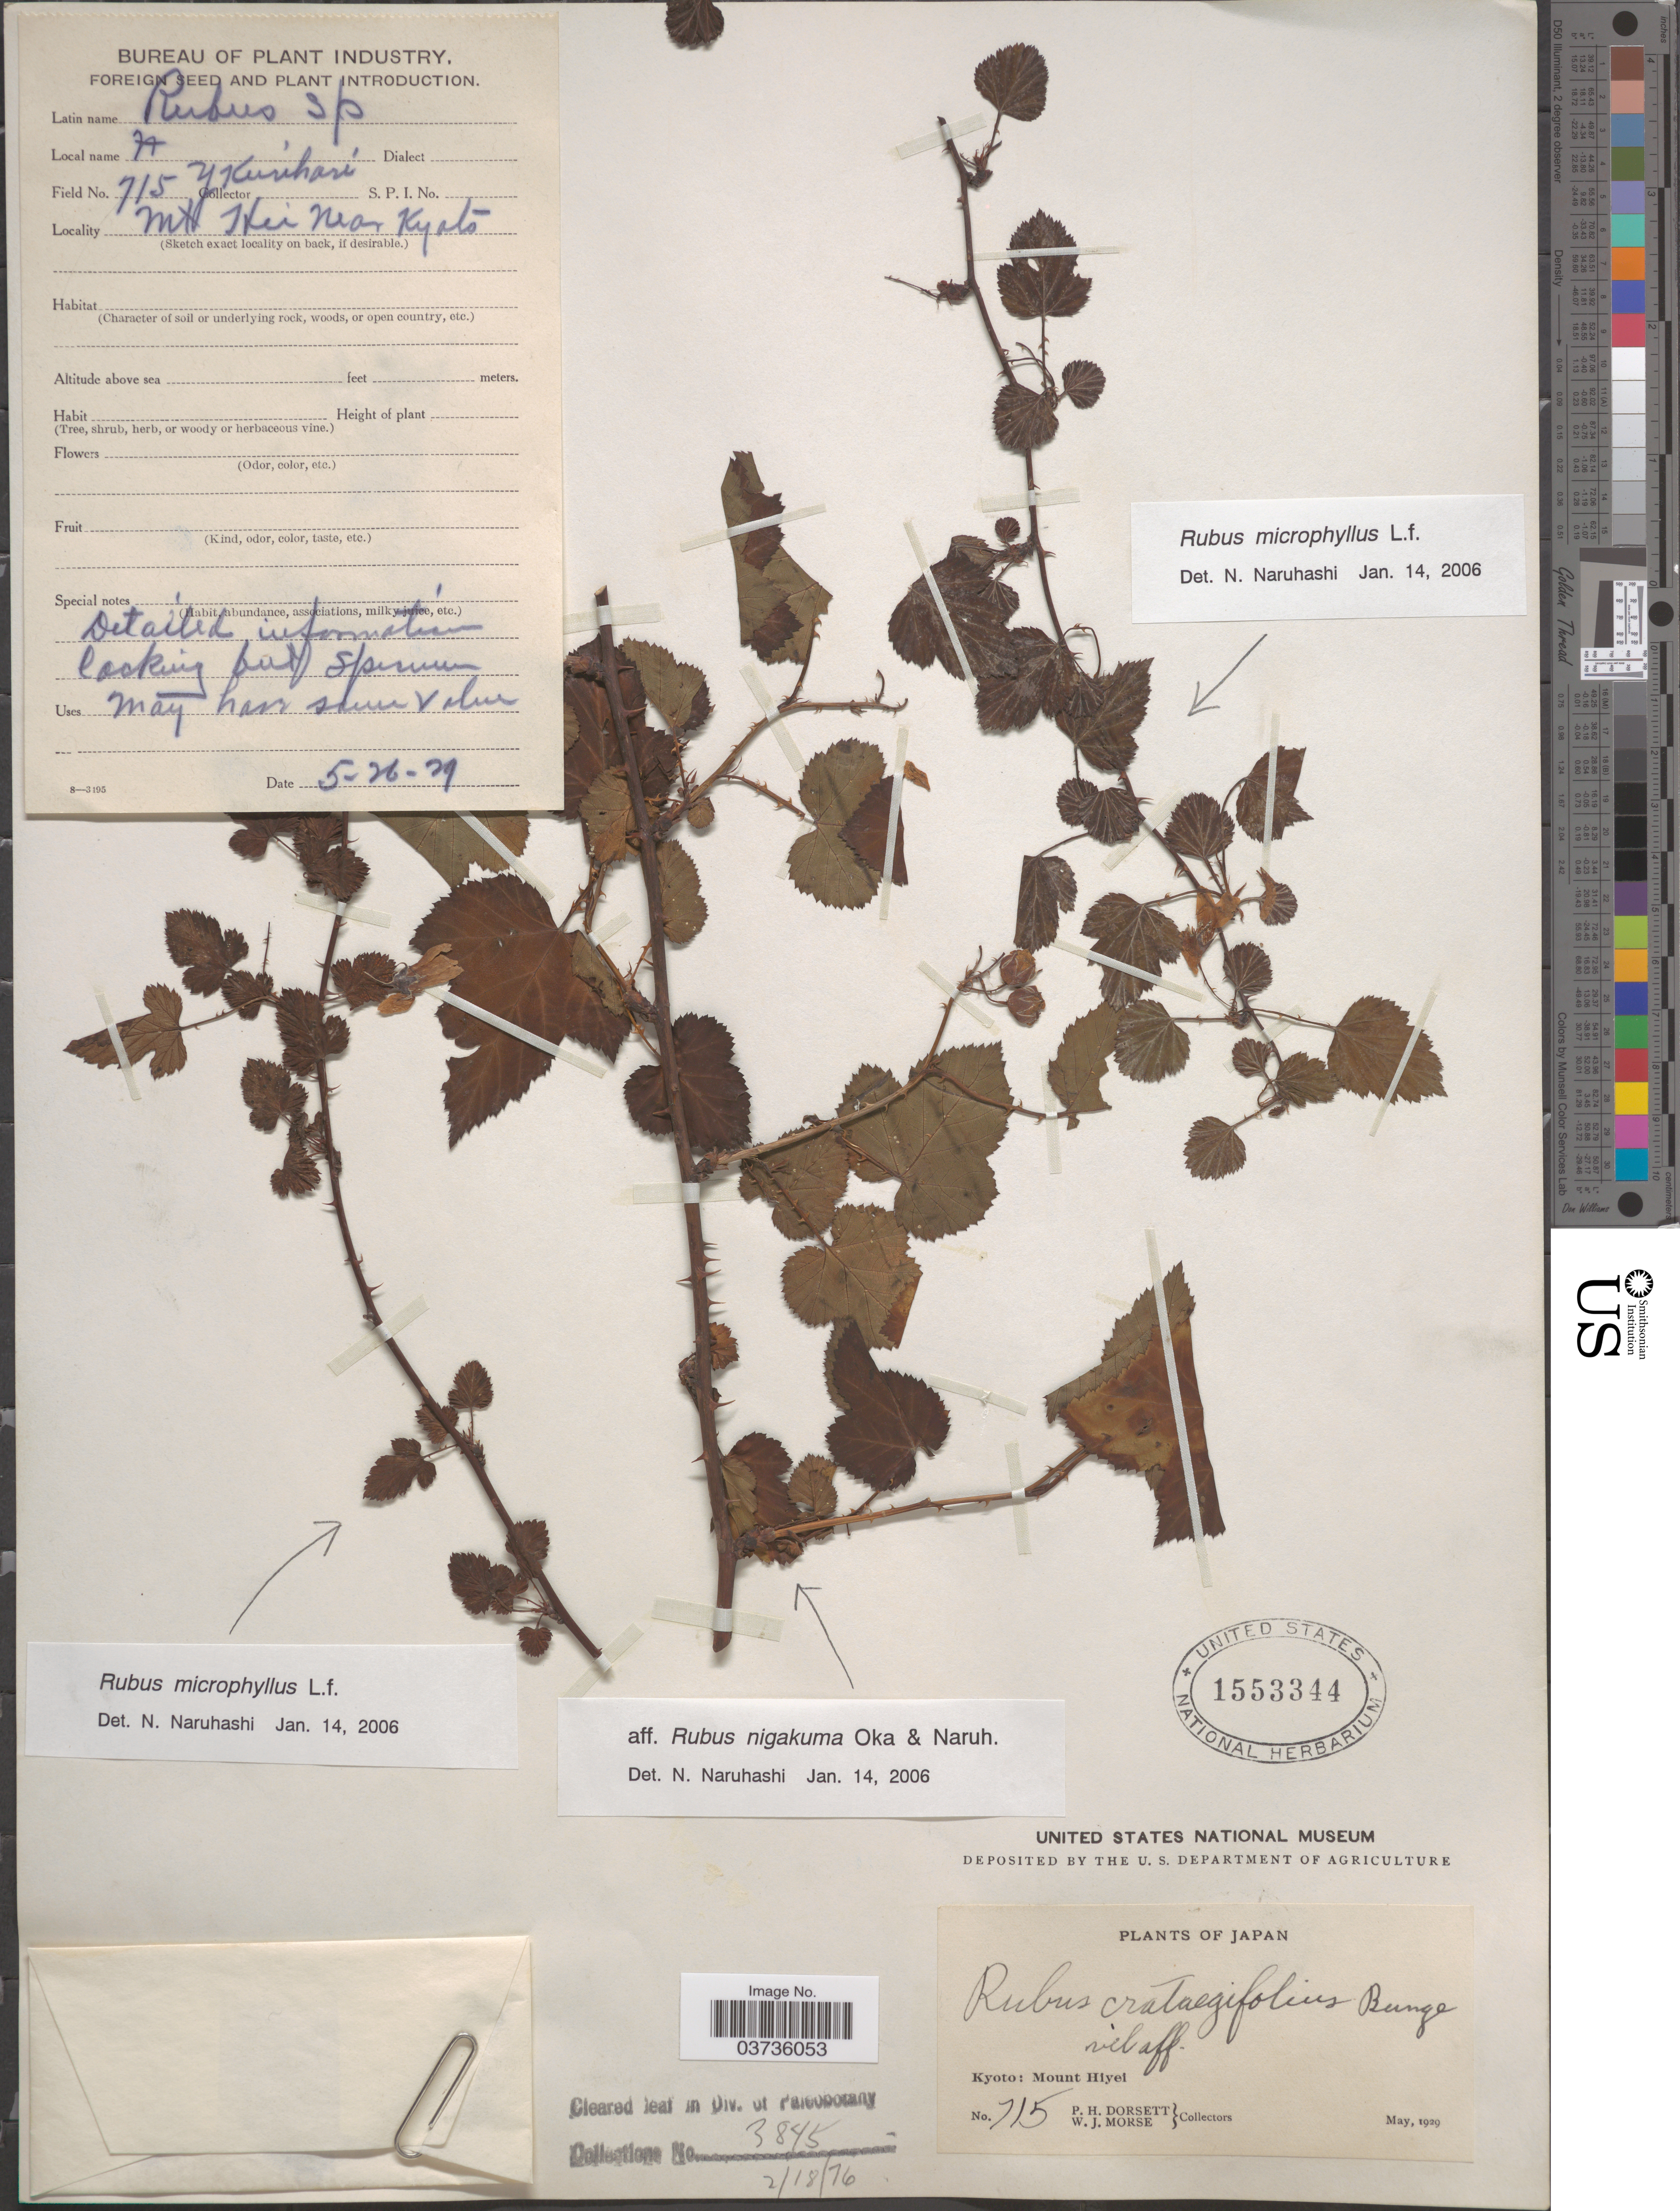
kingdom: Plantae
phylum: Tracheophyta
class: Magnoliopsida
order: Rosales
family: Rosaceae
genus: Rubus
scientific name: Rubus microphyllus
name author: L. f.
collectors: P. H. Dorsett & W. J. Morse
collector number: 715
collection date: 1929-05-26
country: Japan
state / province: Kyoto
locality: Mount Hiyei. Mt. Hei near Kyoto.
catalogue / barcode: US 1553344